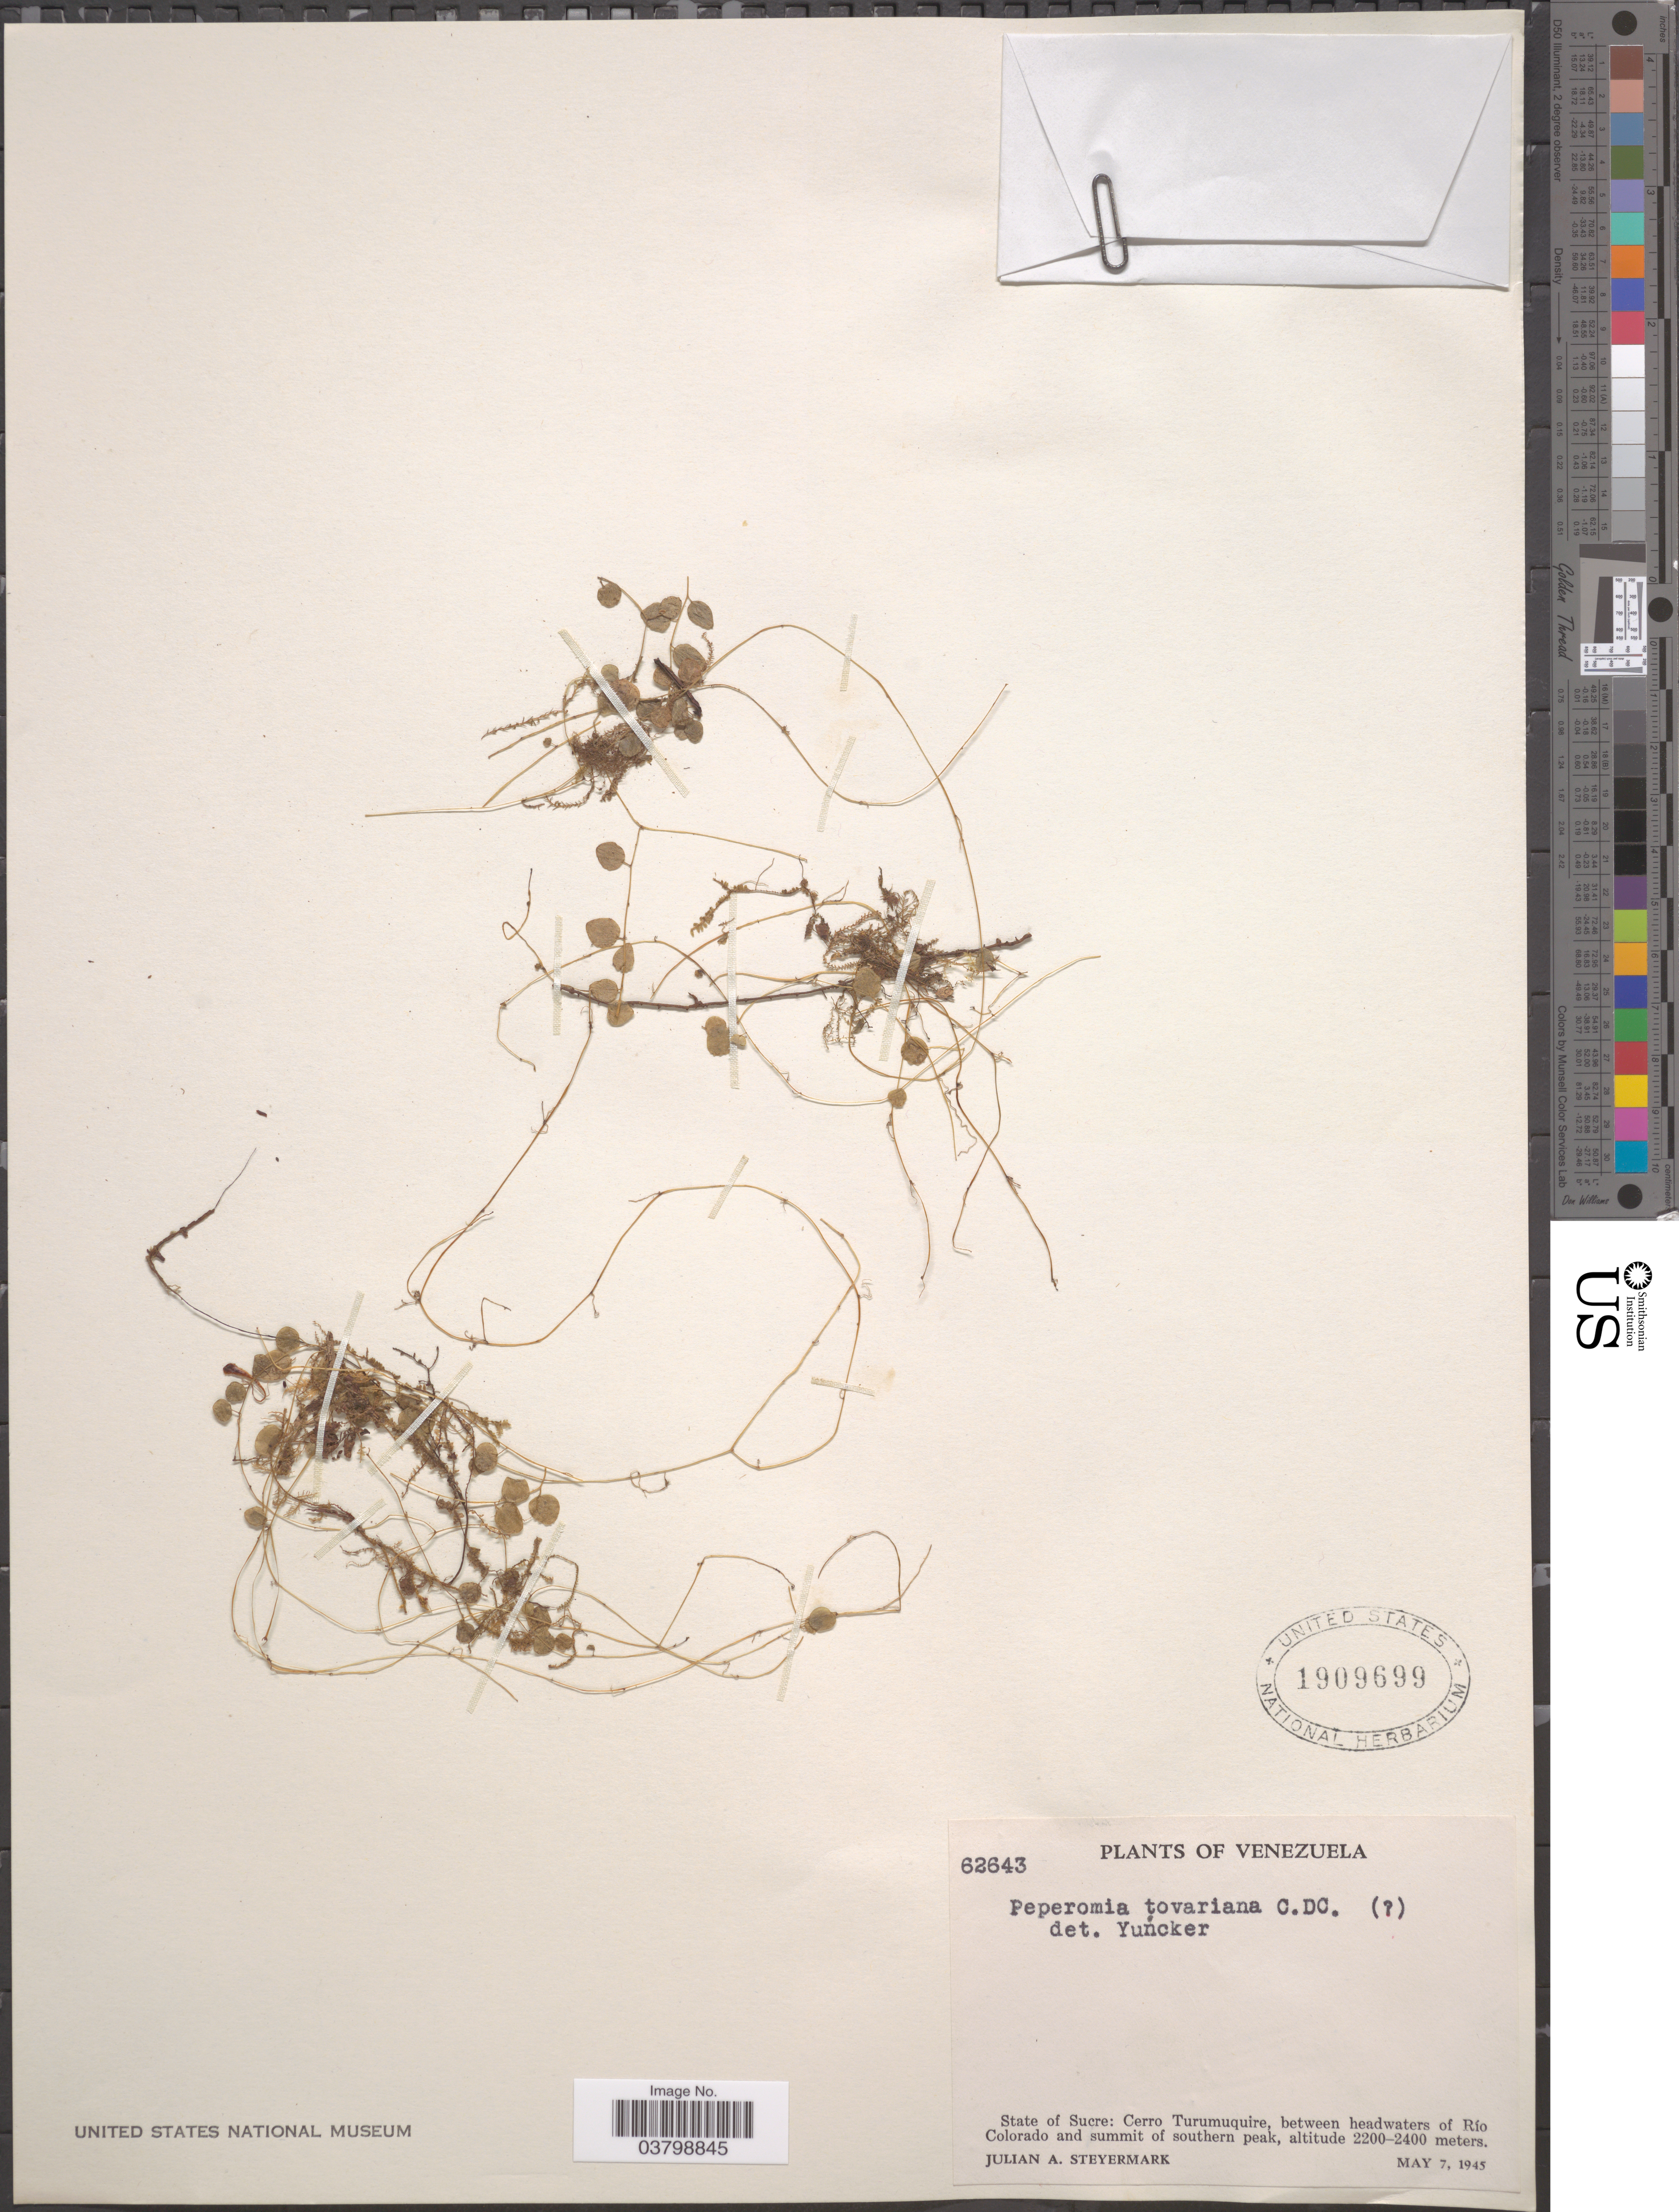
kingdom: Plantae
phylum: Tracheophyta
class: Magnoliopsida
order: Piperales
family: Piperaceae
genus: Peperomia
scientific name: Peperomia tovariana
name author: C. DC.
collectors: J. Steyermark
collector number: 62643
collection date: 1945-05-07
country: Venezuela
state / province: Sucre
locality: Cerro Turumuquire, between headwaters of Río Colorado and summit of southern peak.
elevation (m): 2200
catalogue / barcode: US 1909699